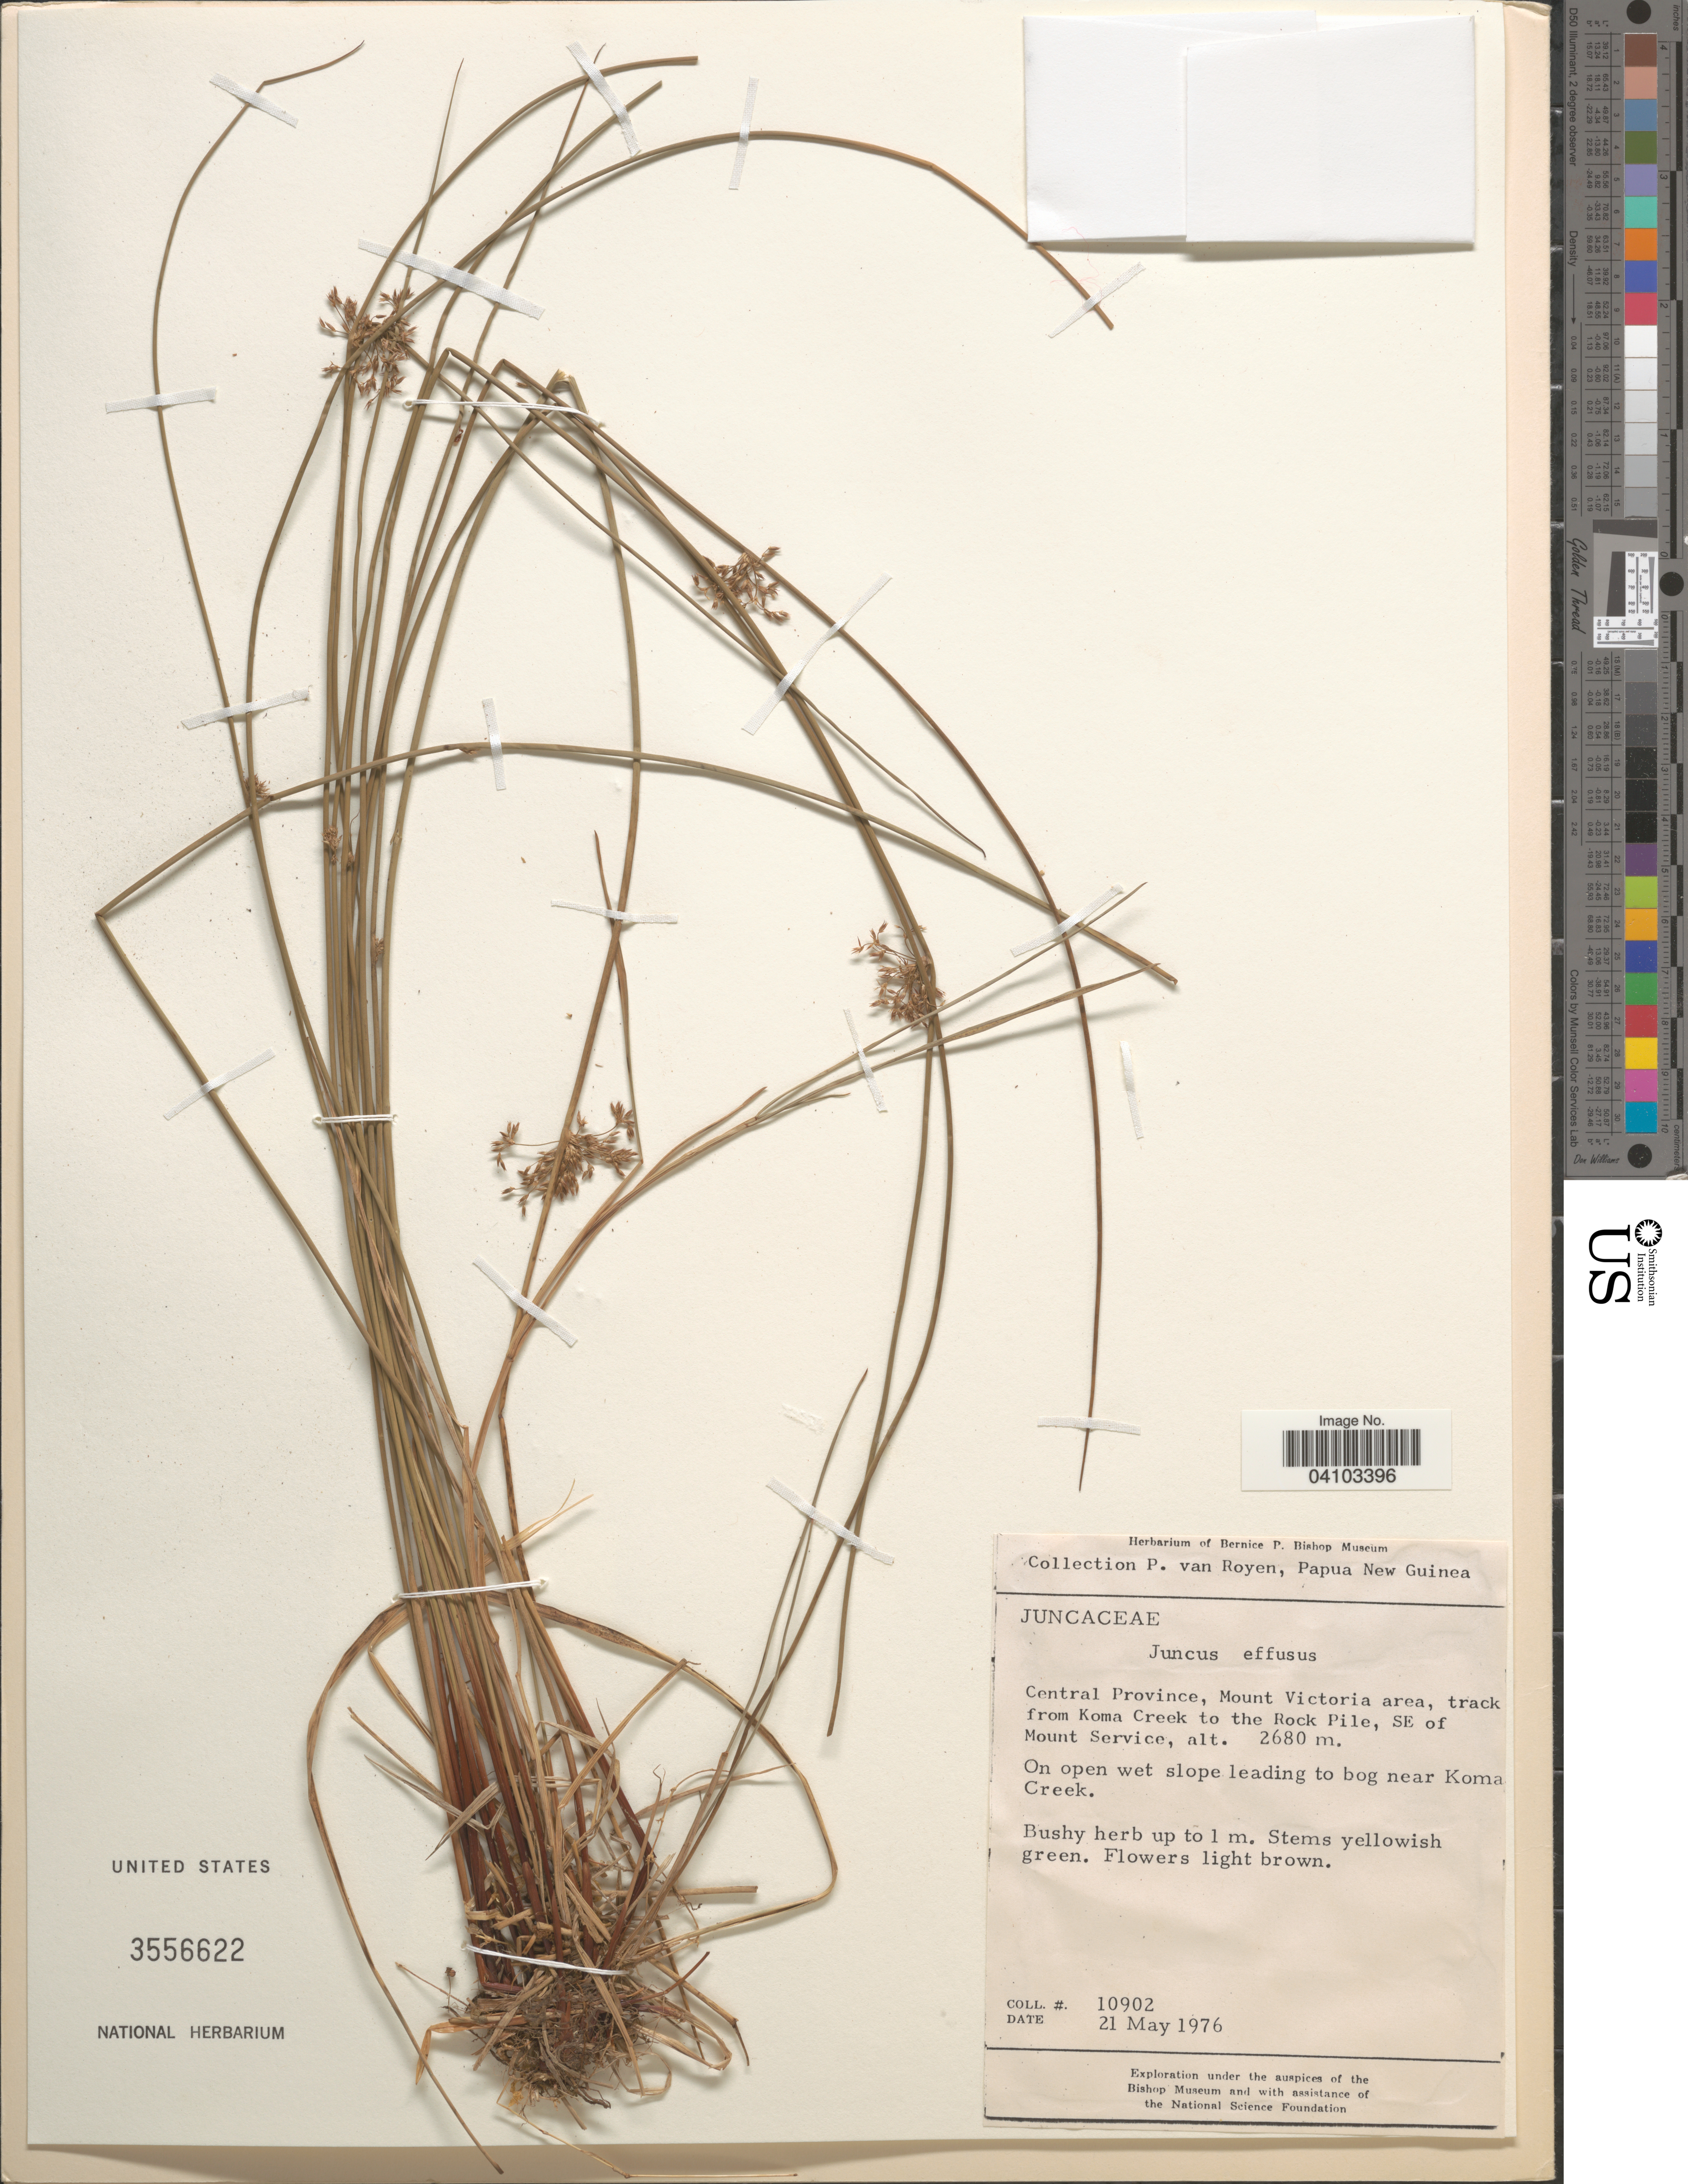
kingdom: Plantae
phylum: Tracheophyta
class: Liliopsida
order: Poales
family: Juncaceae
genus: Juncus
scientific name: Juncus effusus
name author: L.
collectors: P. van Royen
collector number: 10902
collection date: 1976-05-21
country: Papua New Guinea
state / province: Central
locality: Mount Victoria area, track from Koma Creek to the Rock Pile, SE of Mount Service. On open wet slope leading to bog near Koma Creek.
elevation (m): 2680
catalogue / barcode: US 3556622